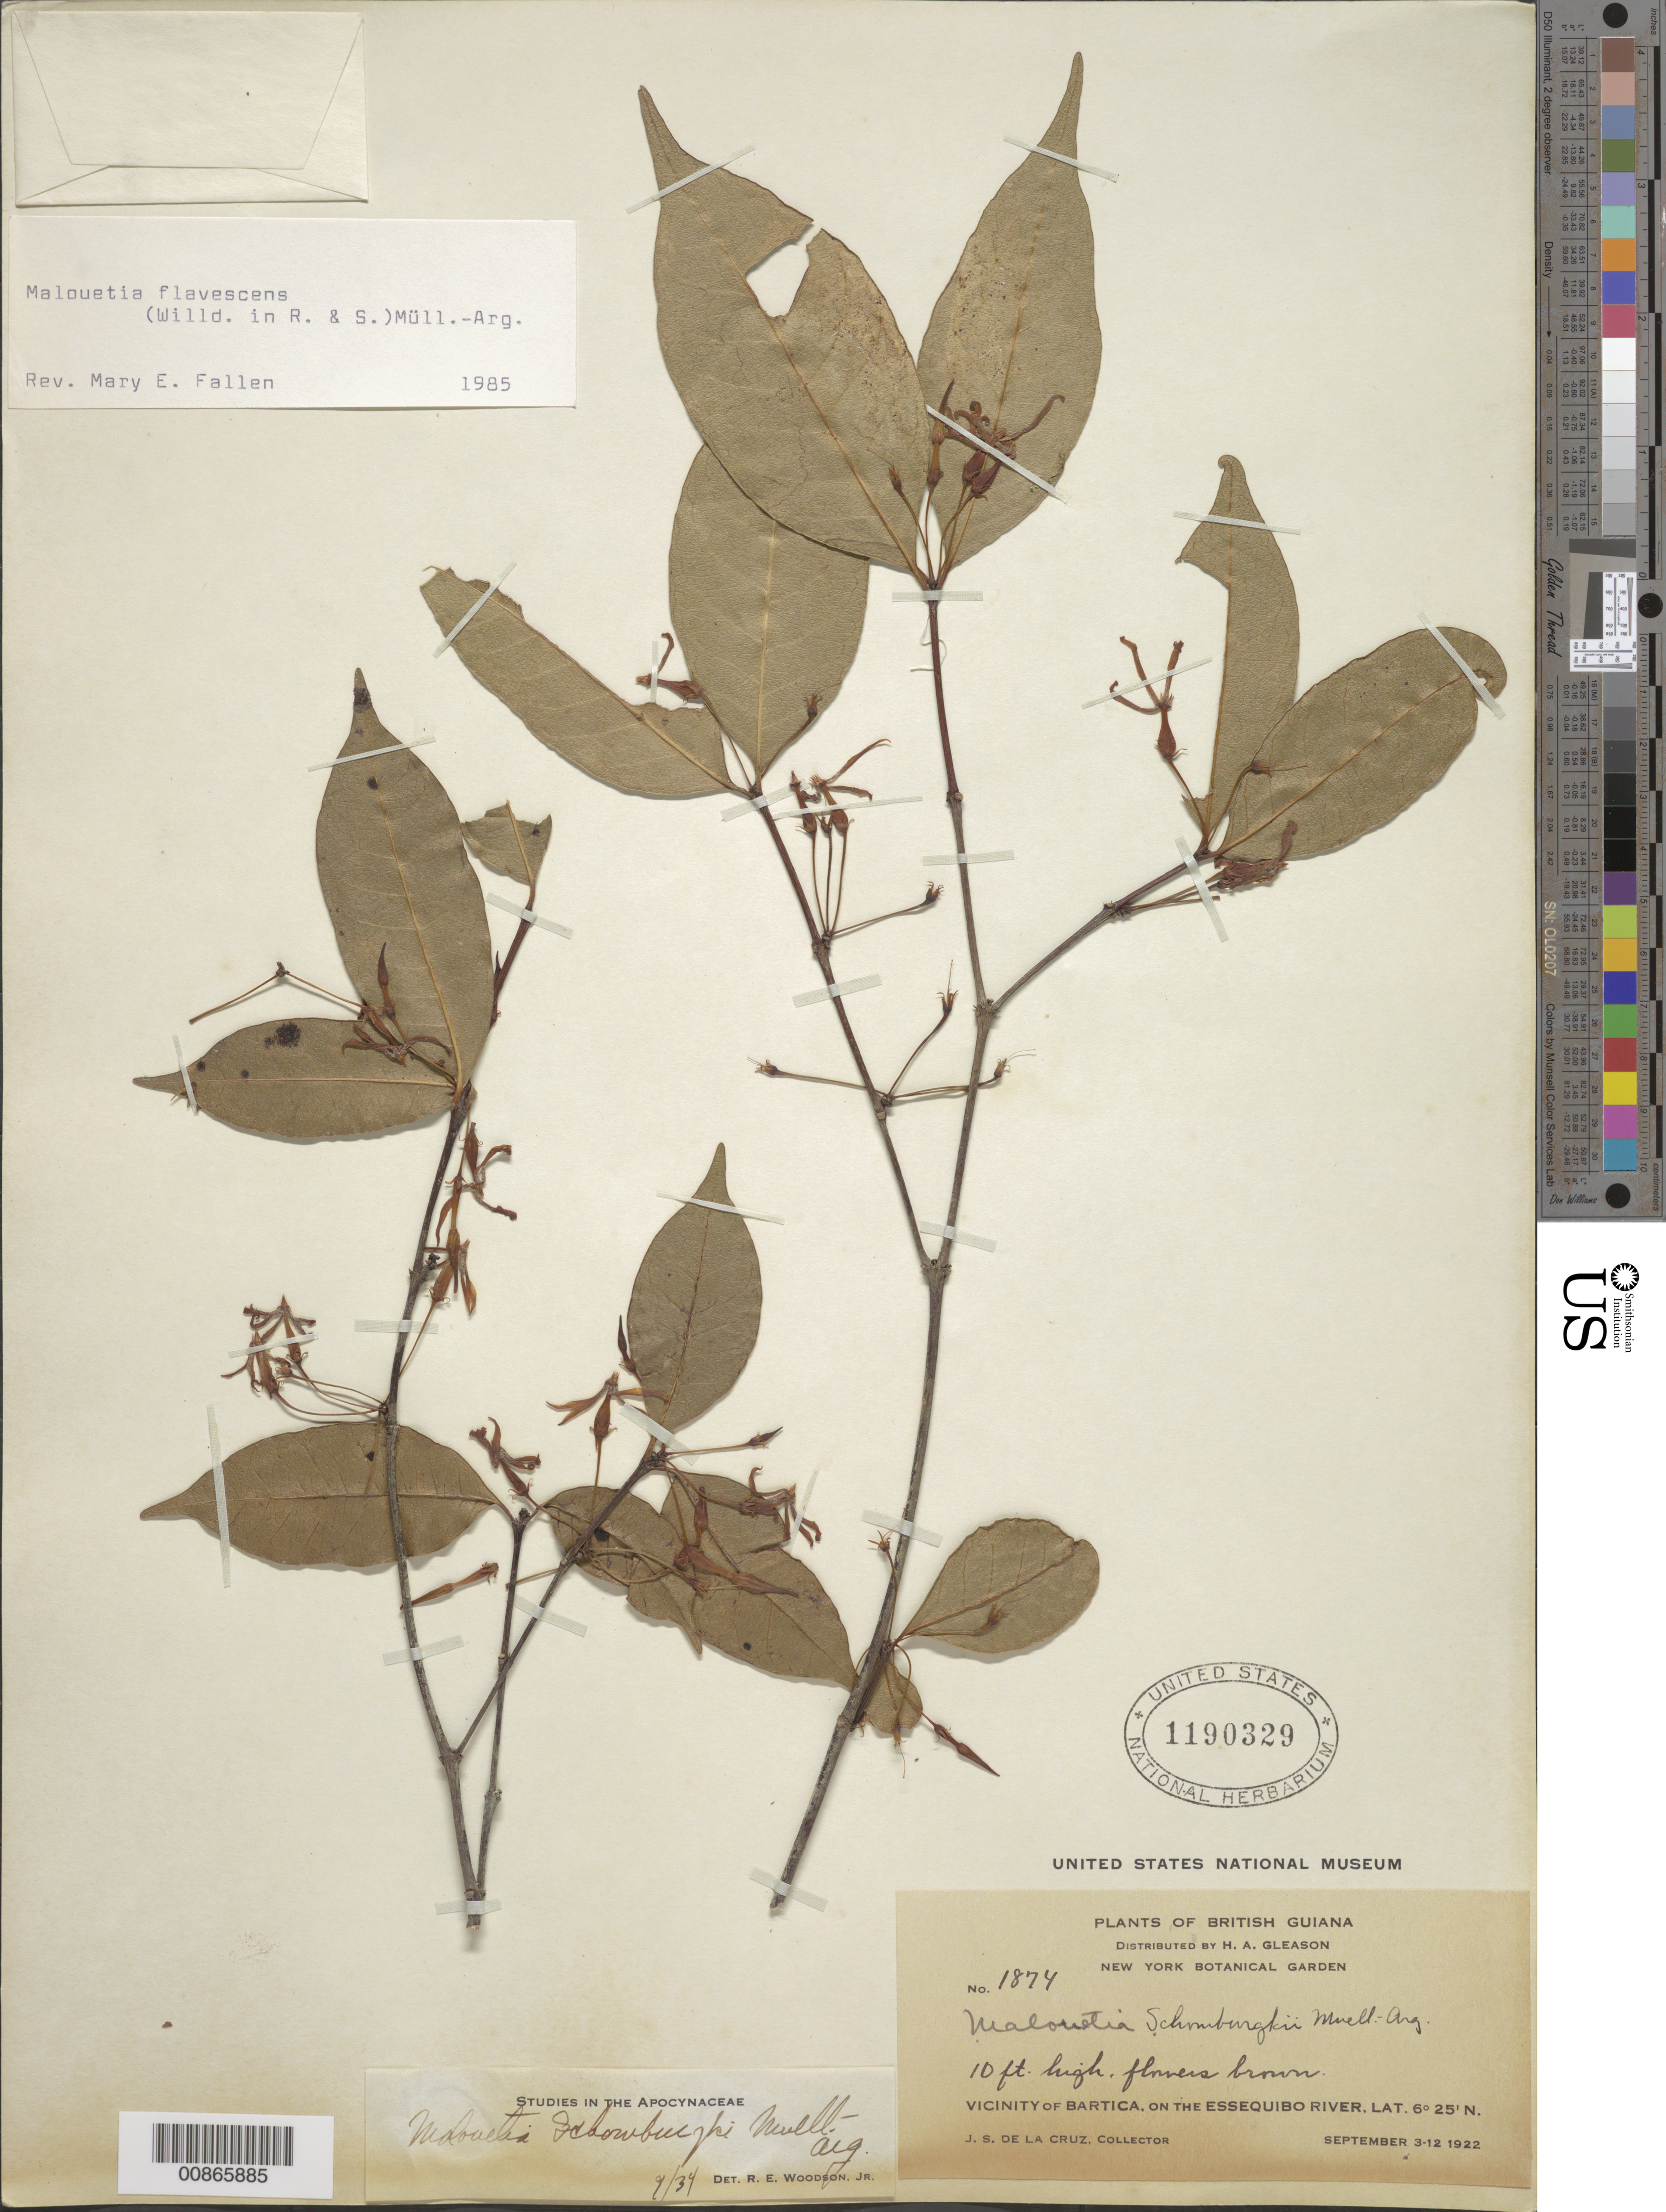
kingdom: Plantae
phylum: Tracheophyta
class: Magnoliopsida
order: Gentianales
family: Apocynaceae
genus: Malouetia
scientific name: Malouetia flavescens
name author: (Willd. ex Roemer & Schult.) Müll. Arg.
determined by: Fallen, M. E.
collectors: J. S. de la Cruz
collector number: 1874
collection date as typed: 3-Sep-22 to 12-Sep-22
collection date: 1922-09-03/1922-09-12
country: Guyana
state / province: Cuyuni-Mazaruni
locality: Bartica, vic., on the Essequibo River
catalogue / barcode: US 1190329